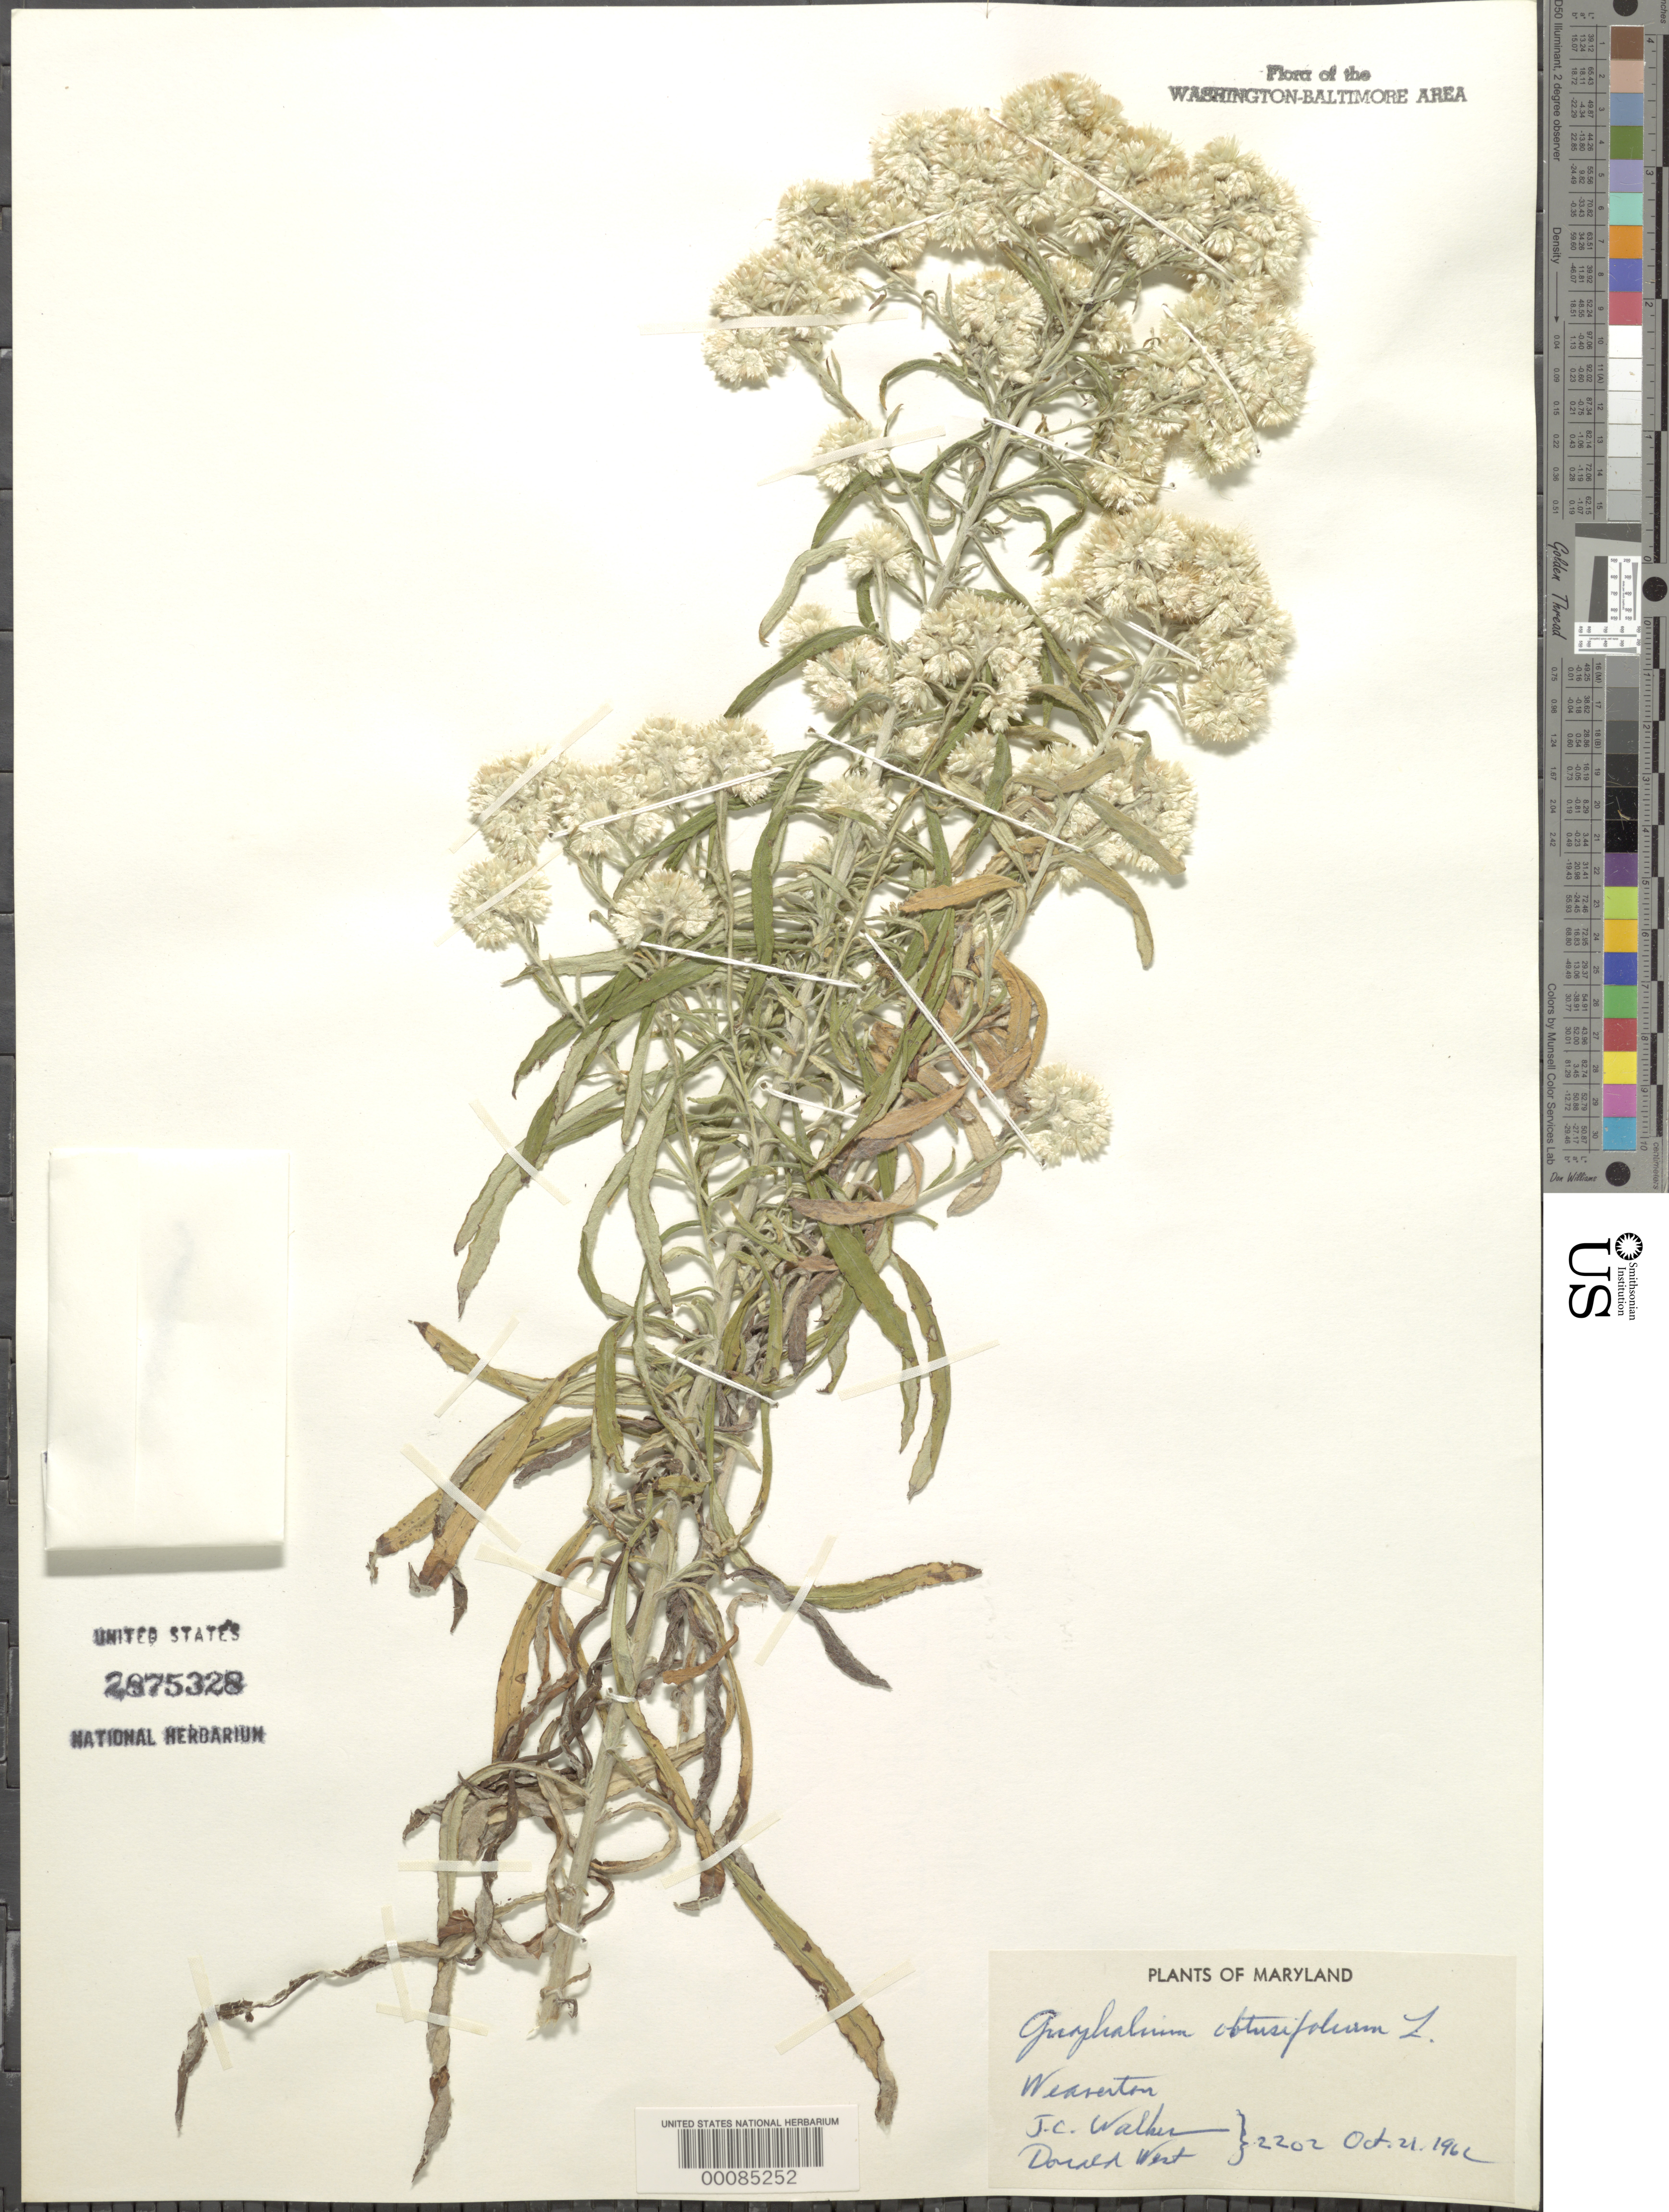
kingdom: Plantae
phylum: Tracheophyta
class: Magnoliopsida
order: Asterales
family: Asteraceae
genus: Pseudognaphalium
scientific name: Pseudognaphalium obtusifolium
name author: (L.) Hilliard & B.L. Burtt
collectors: J. Walker & D. West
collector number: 2202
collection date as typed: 21 Oct 1962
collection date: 1962-10-21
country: United States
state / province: Maryland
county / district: Baltimore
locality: Weaverton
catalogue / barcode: US 2875328